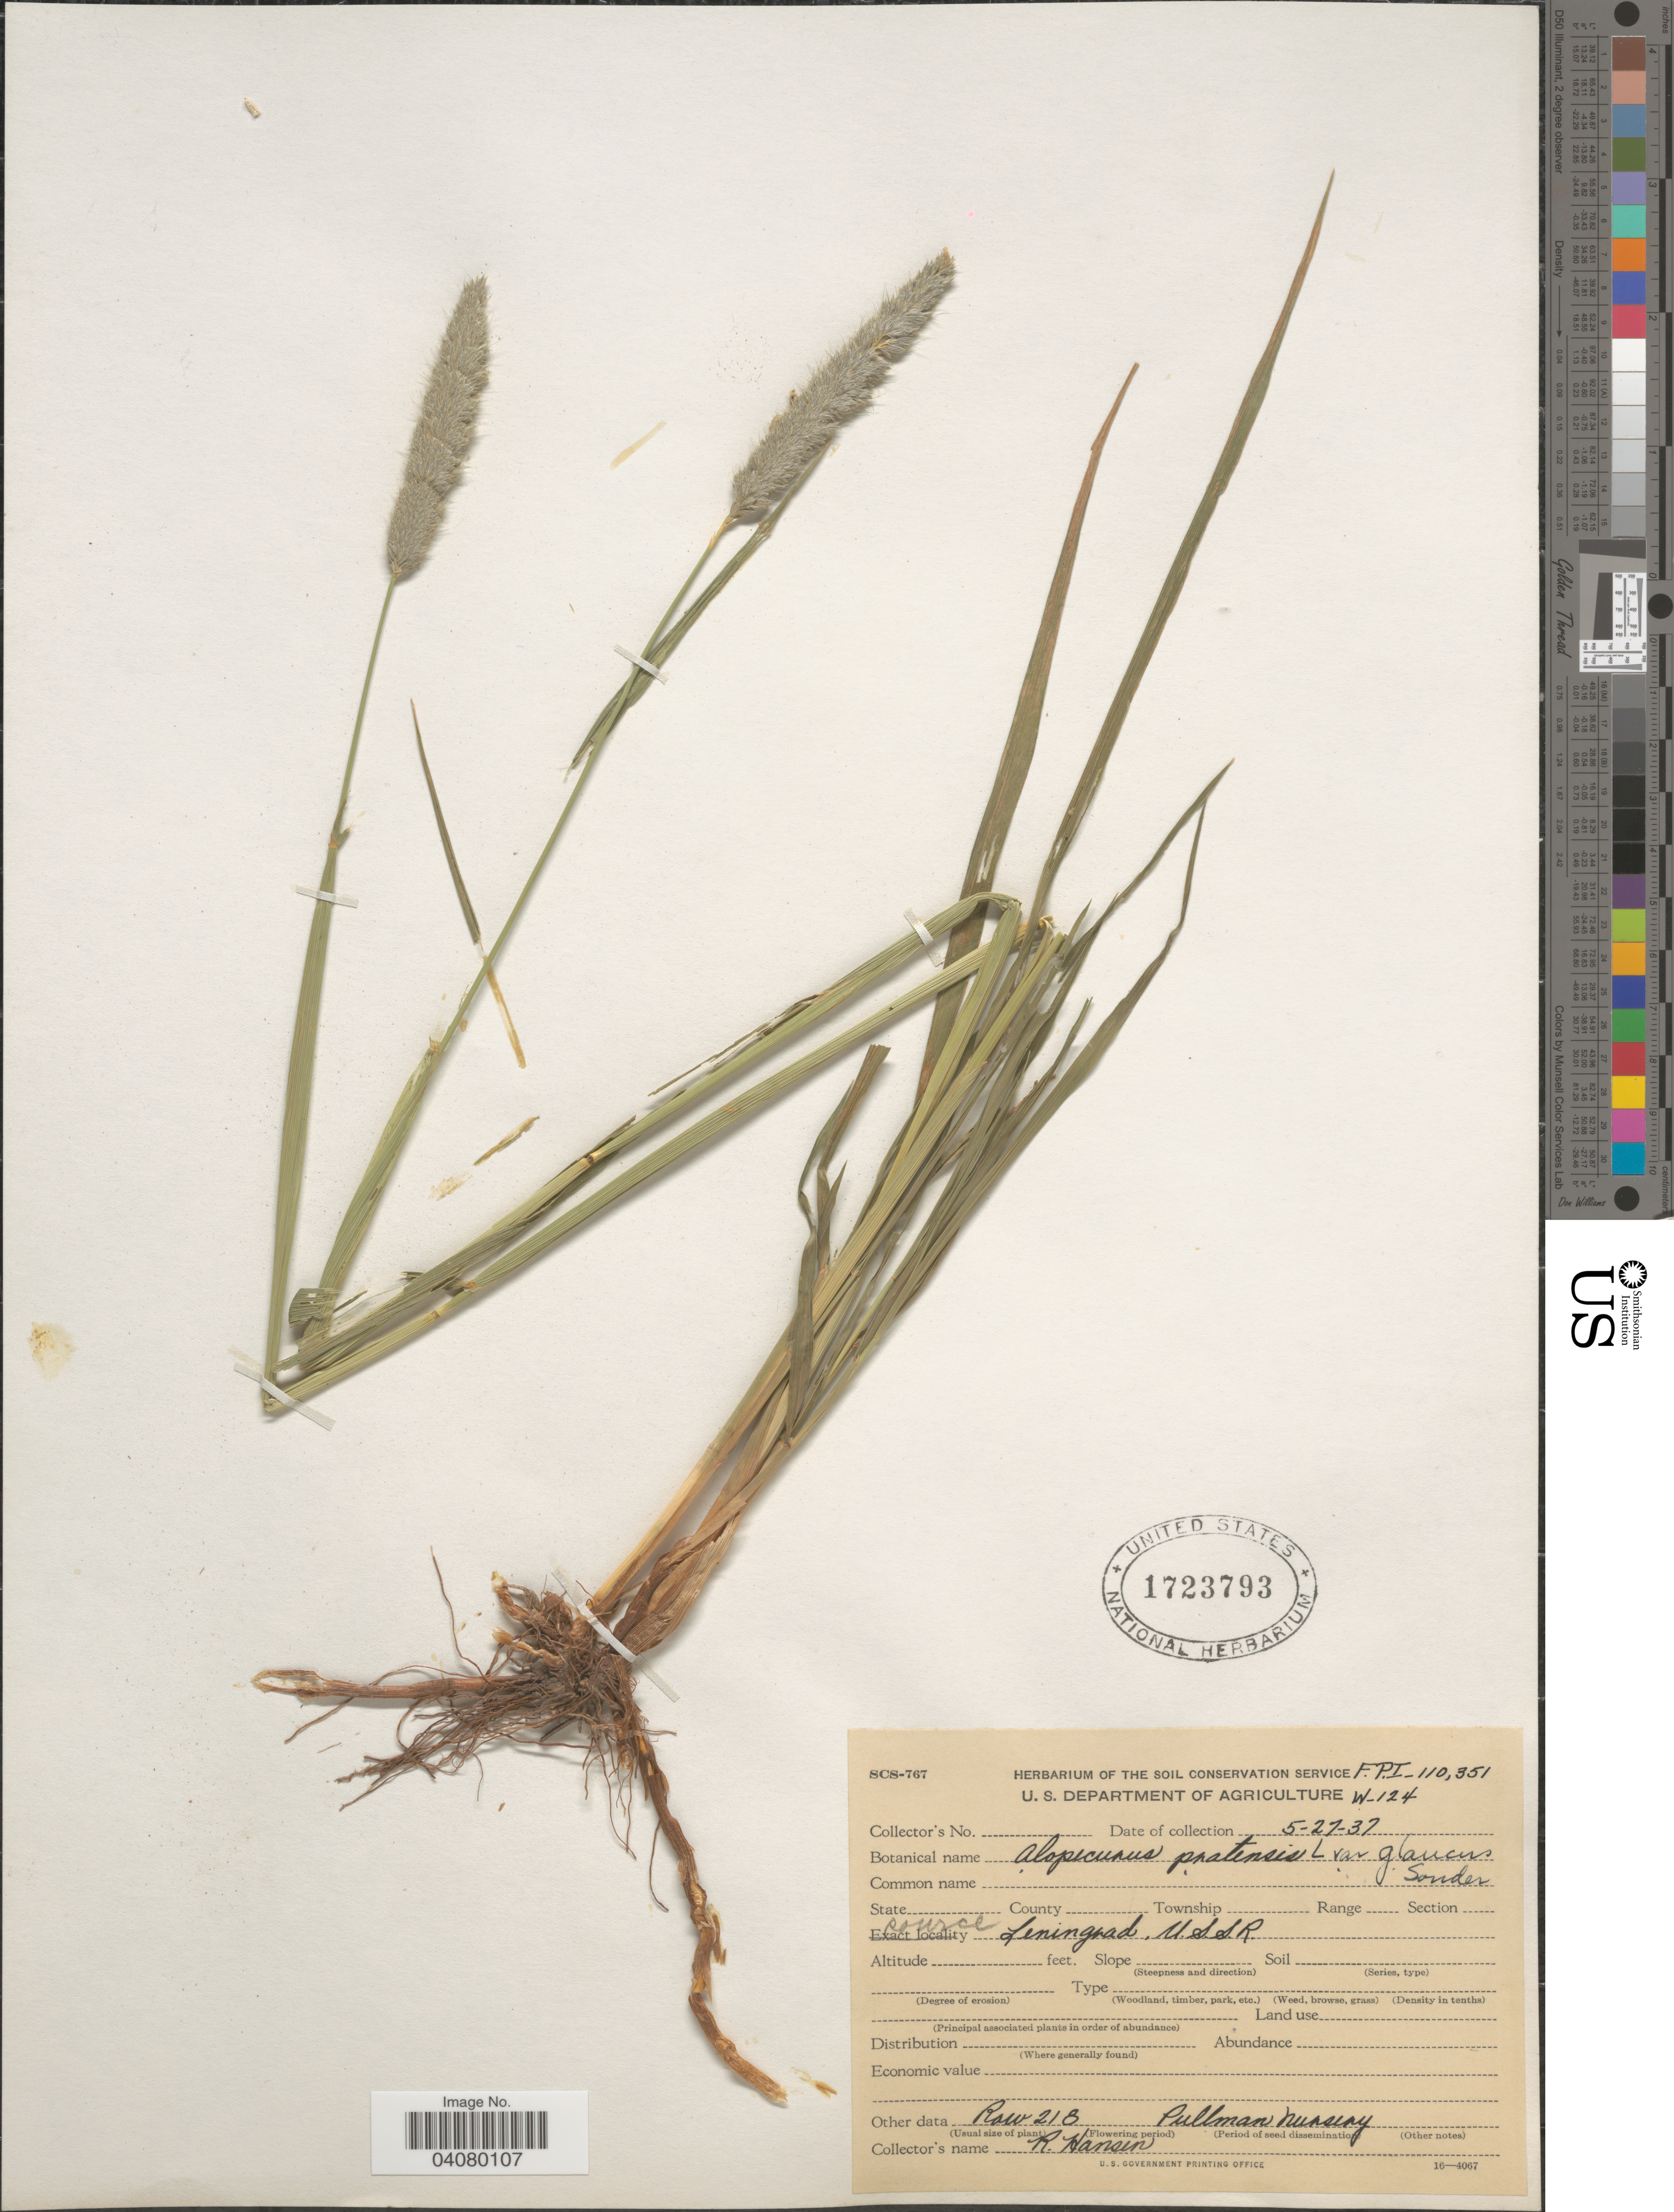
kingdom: Plantae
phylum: Tracheophyta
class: Liliopsida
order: Poales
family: Poaceae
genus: Alopecurus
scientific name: Alopecurus arundinaceus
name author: Poir.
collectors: R. Hansen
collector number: FPI-110351?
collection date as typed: Transcribed d/m/y: 27/5/37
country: United States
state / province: Washington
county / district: Whitman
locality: Row 218. Pullman Nursery.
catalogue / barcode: US 1723793